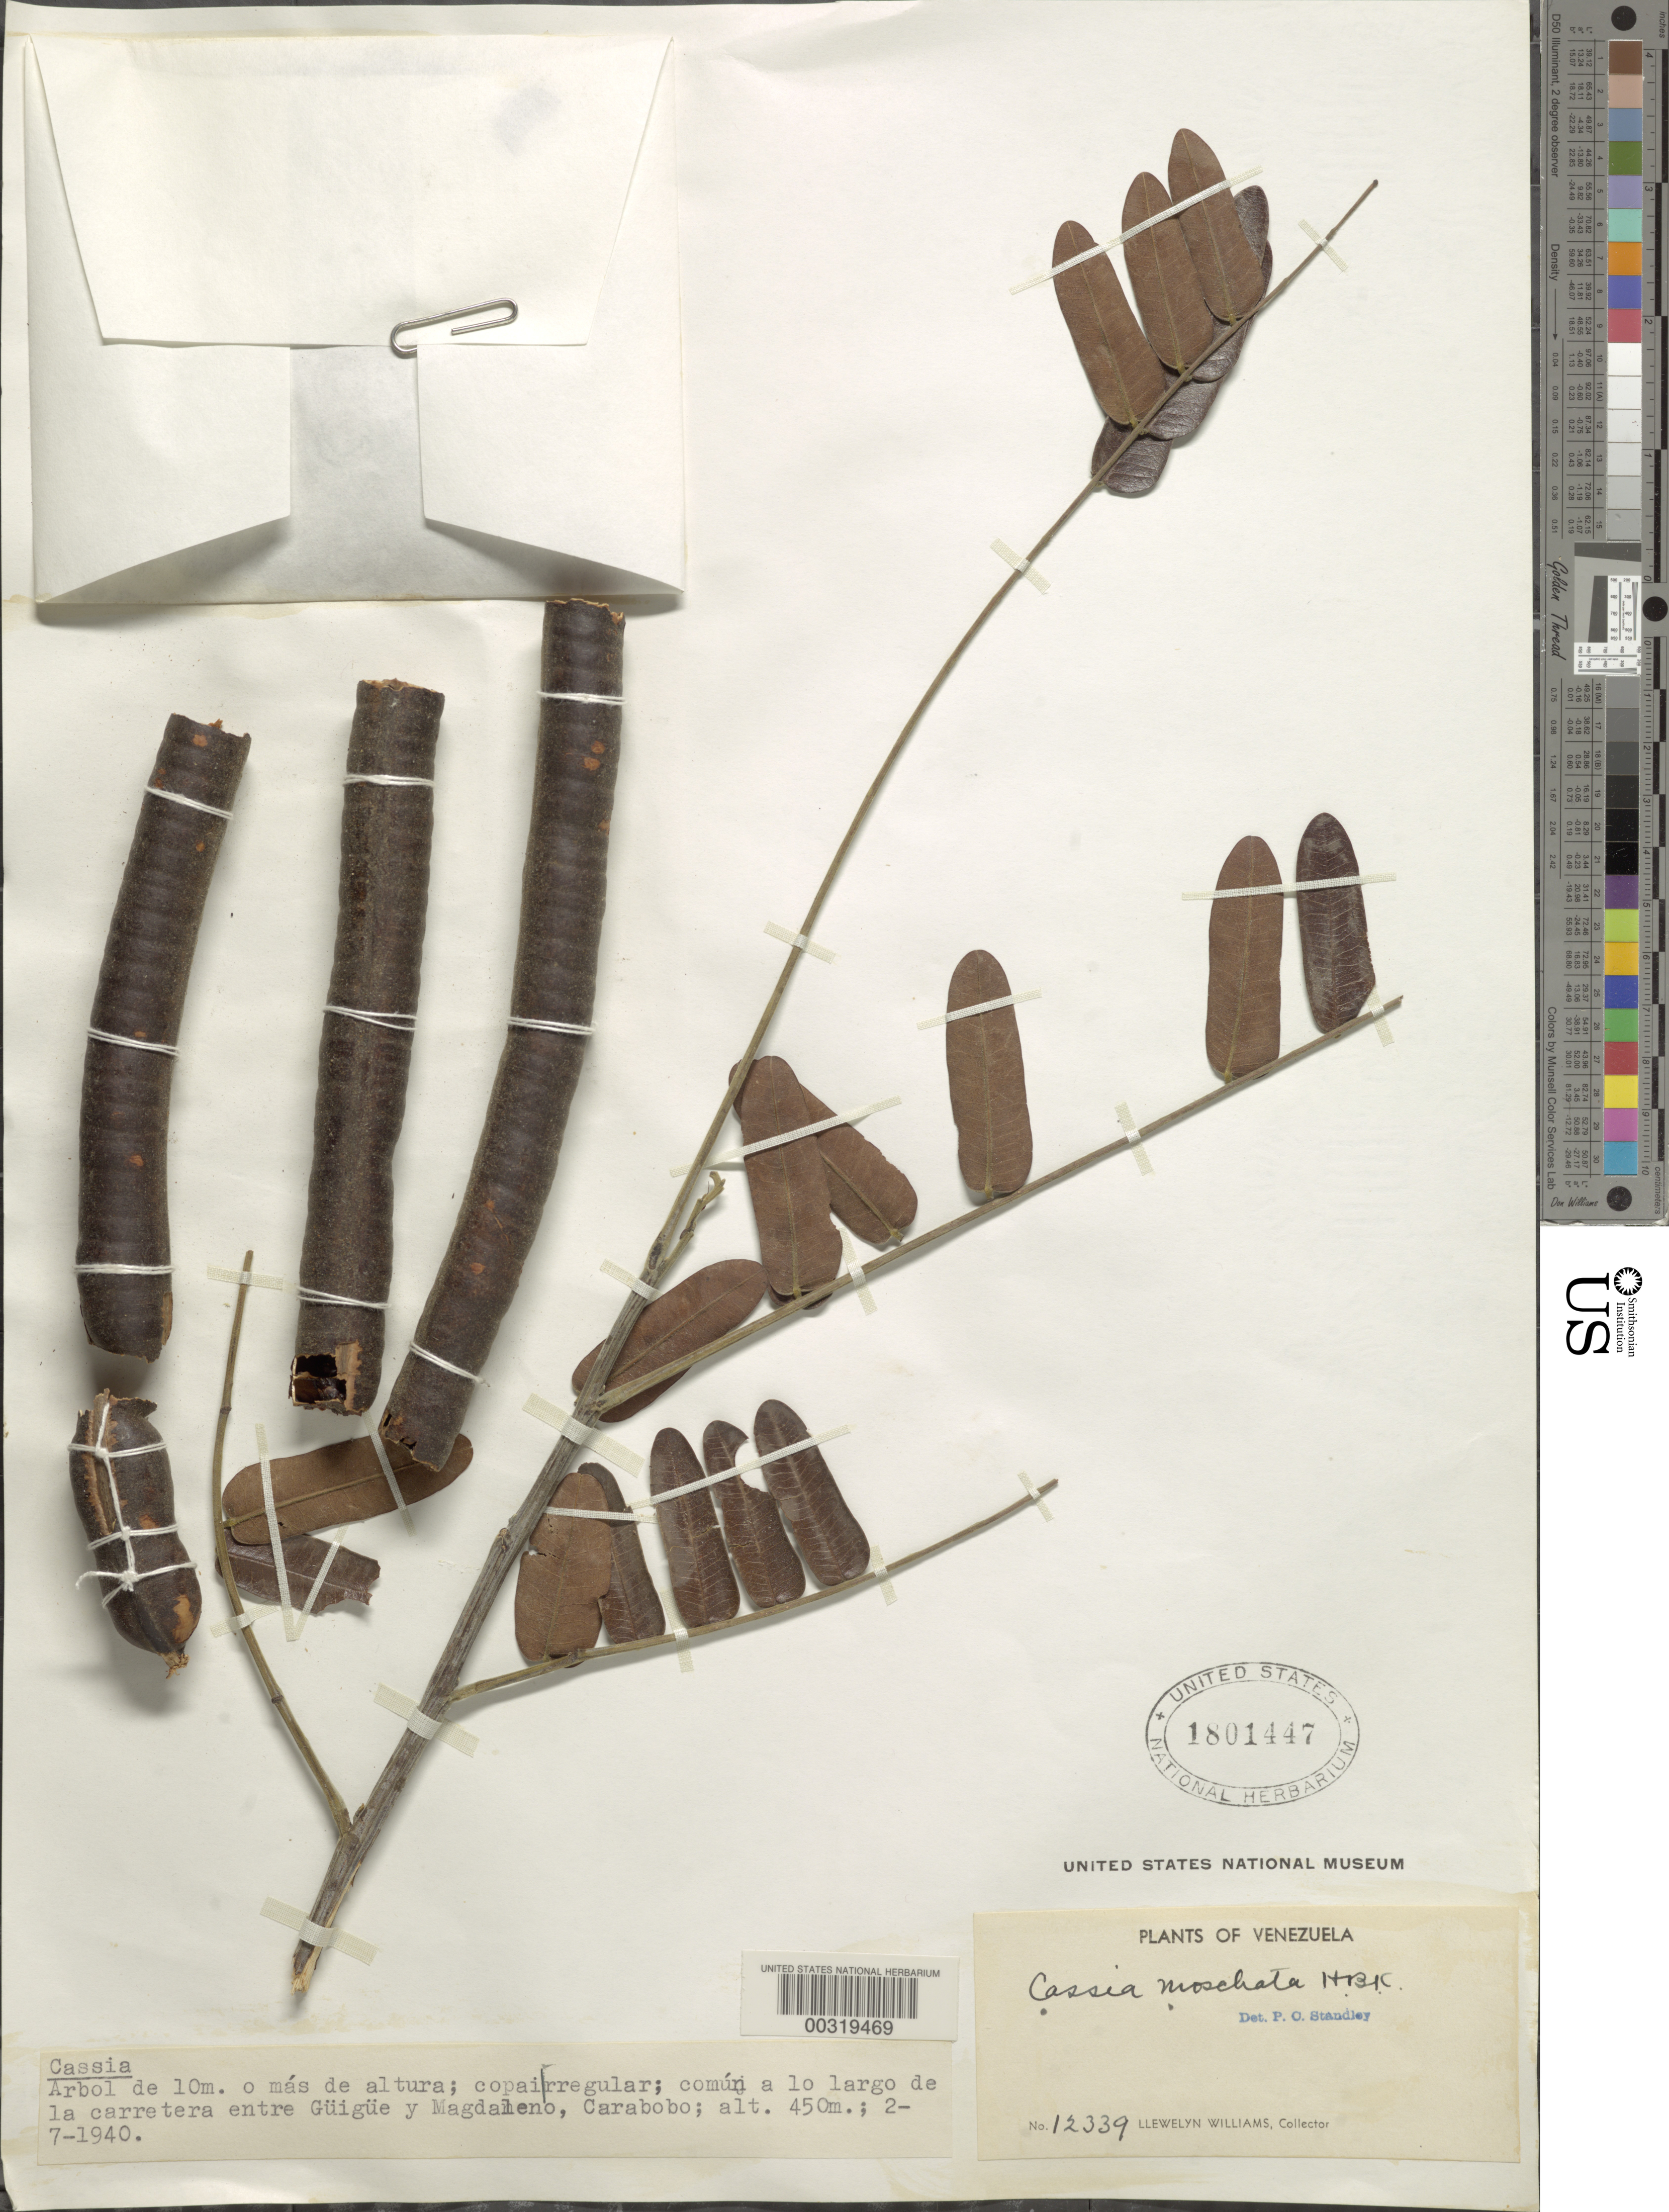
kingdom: Plantae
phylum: Tracheophyta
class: Magnoliopsida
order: Fabales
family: Fabaceae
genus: Cassia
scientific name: Cassia moschata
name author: Kunth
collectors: Ll. Williams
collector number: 12339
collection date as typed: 07 Feb 1940 to 02 Jul 1940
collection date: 1940-02-07/1940-07-02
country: Venezuela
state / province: Carabobo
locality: Between guigue and magdaleno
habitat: Along the road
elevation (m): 450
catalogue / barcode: US 1801447